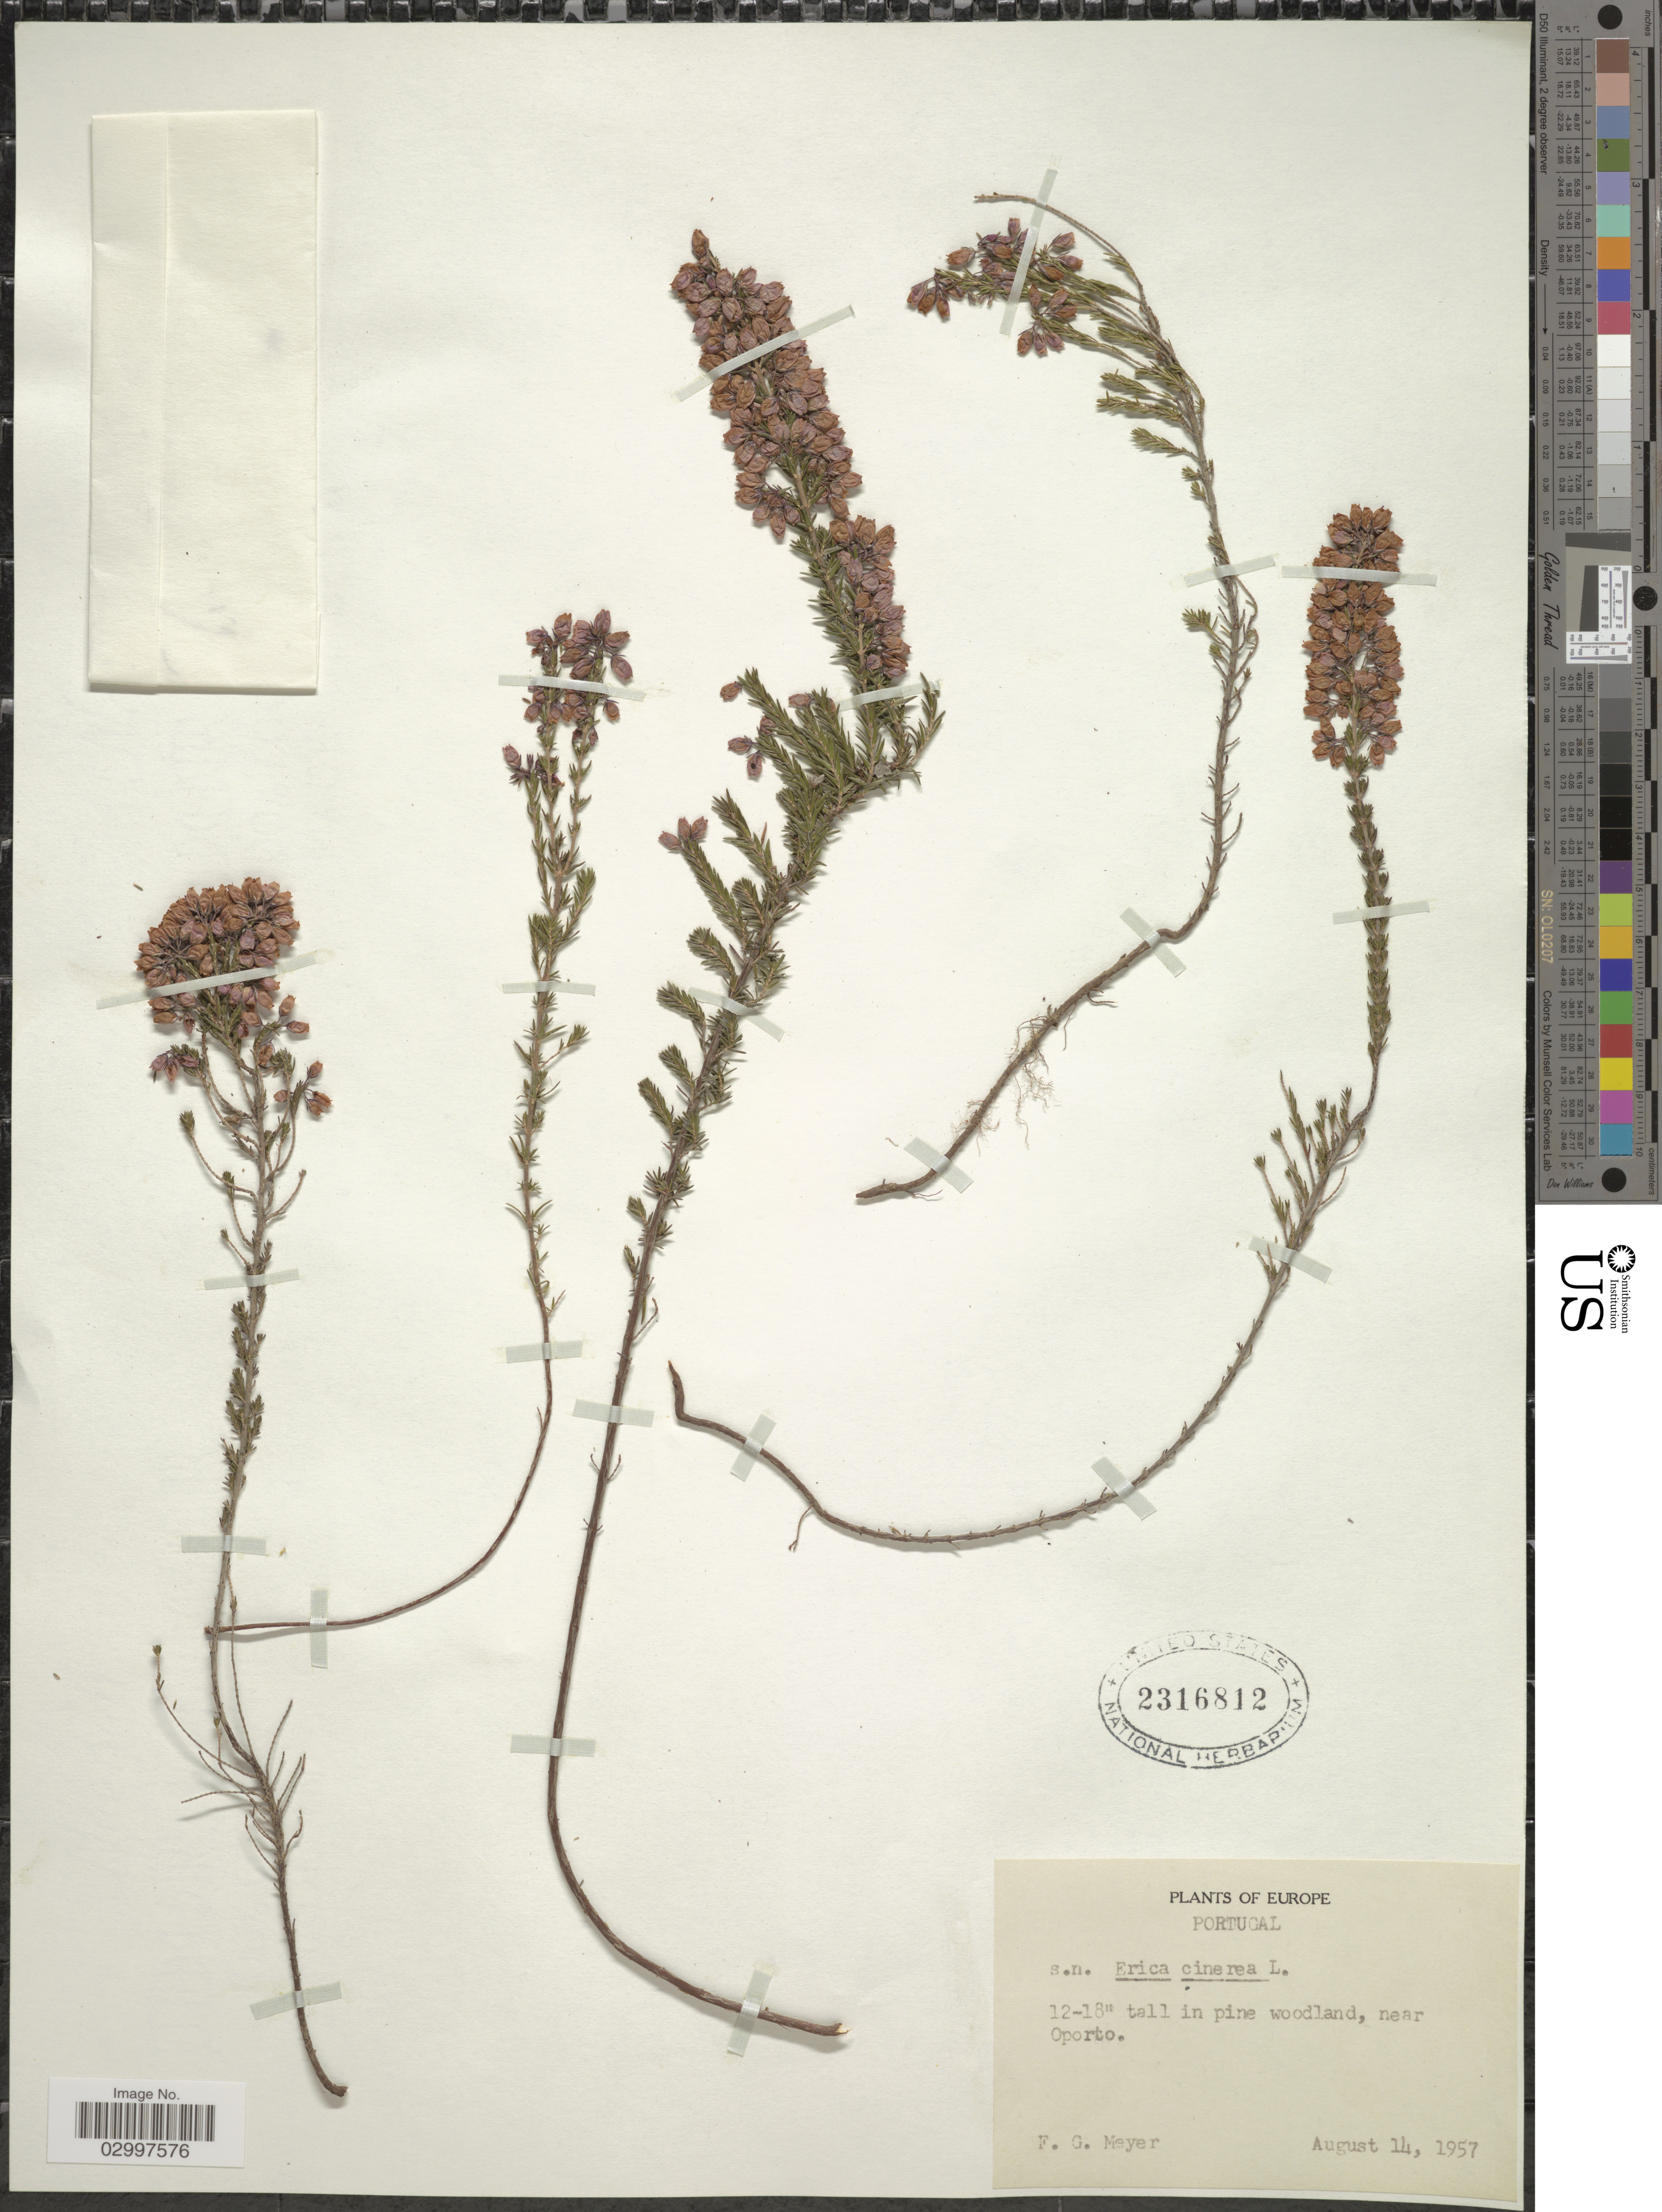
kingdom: Plantae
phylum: Tracheophyta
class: Magnoliopsida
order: Ericales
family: Ericaceae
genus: Erica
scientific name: Erica cinerea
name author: L.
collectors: F. G. Meyer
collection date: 1957-08-14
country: Portugal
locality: Near Oporto.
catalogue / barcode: US 2316812